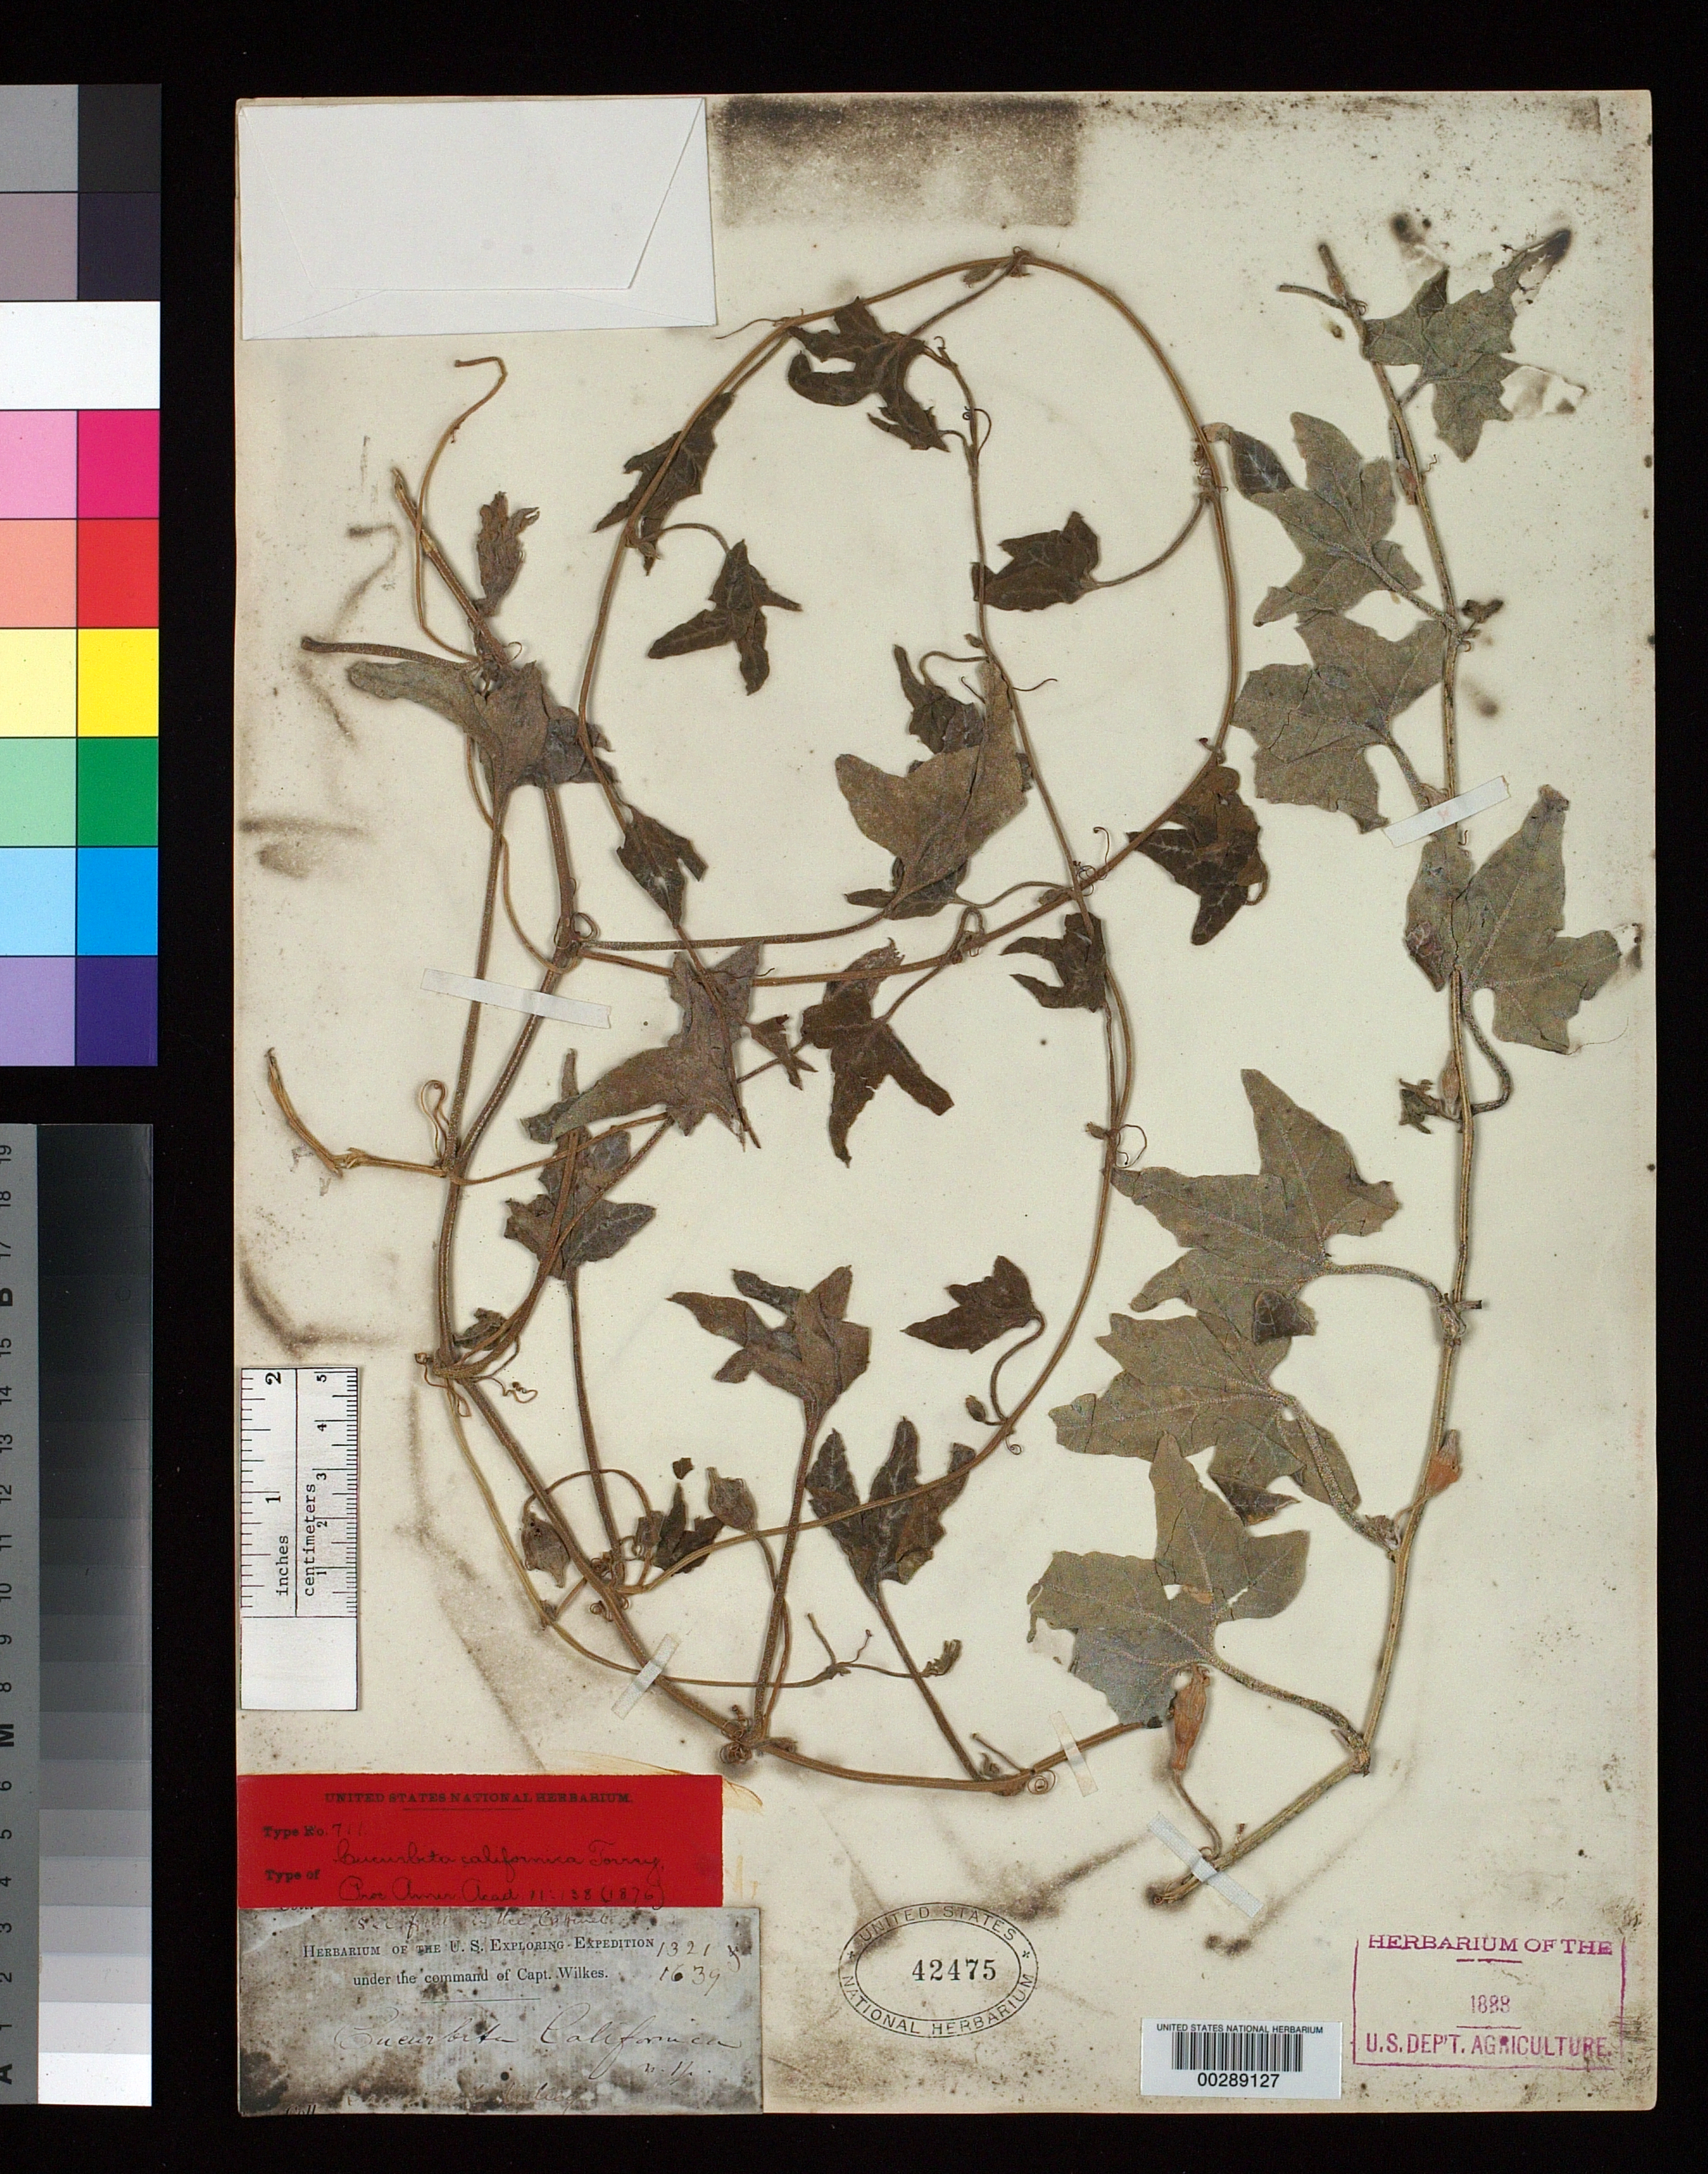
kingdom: Plantae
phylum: Tracheophyta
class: Magnoliopsida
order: Cucurbitales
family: Cucurbitaceae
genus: Cucurbita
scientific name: Cucurbita californica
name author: Torr. ex S. Watson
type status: Type Collection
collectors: Wilkes Explor. Exped.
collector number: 1321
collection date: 1838/1842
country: United States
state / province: California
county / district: Sacramento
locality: Sacramento Valley.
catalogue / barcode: US 42475